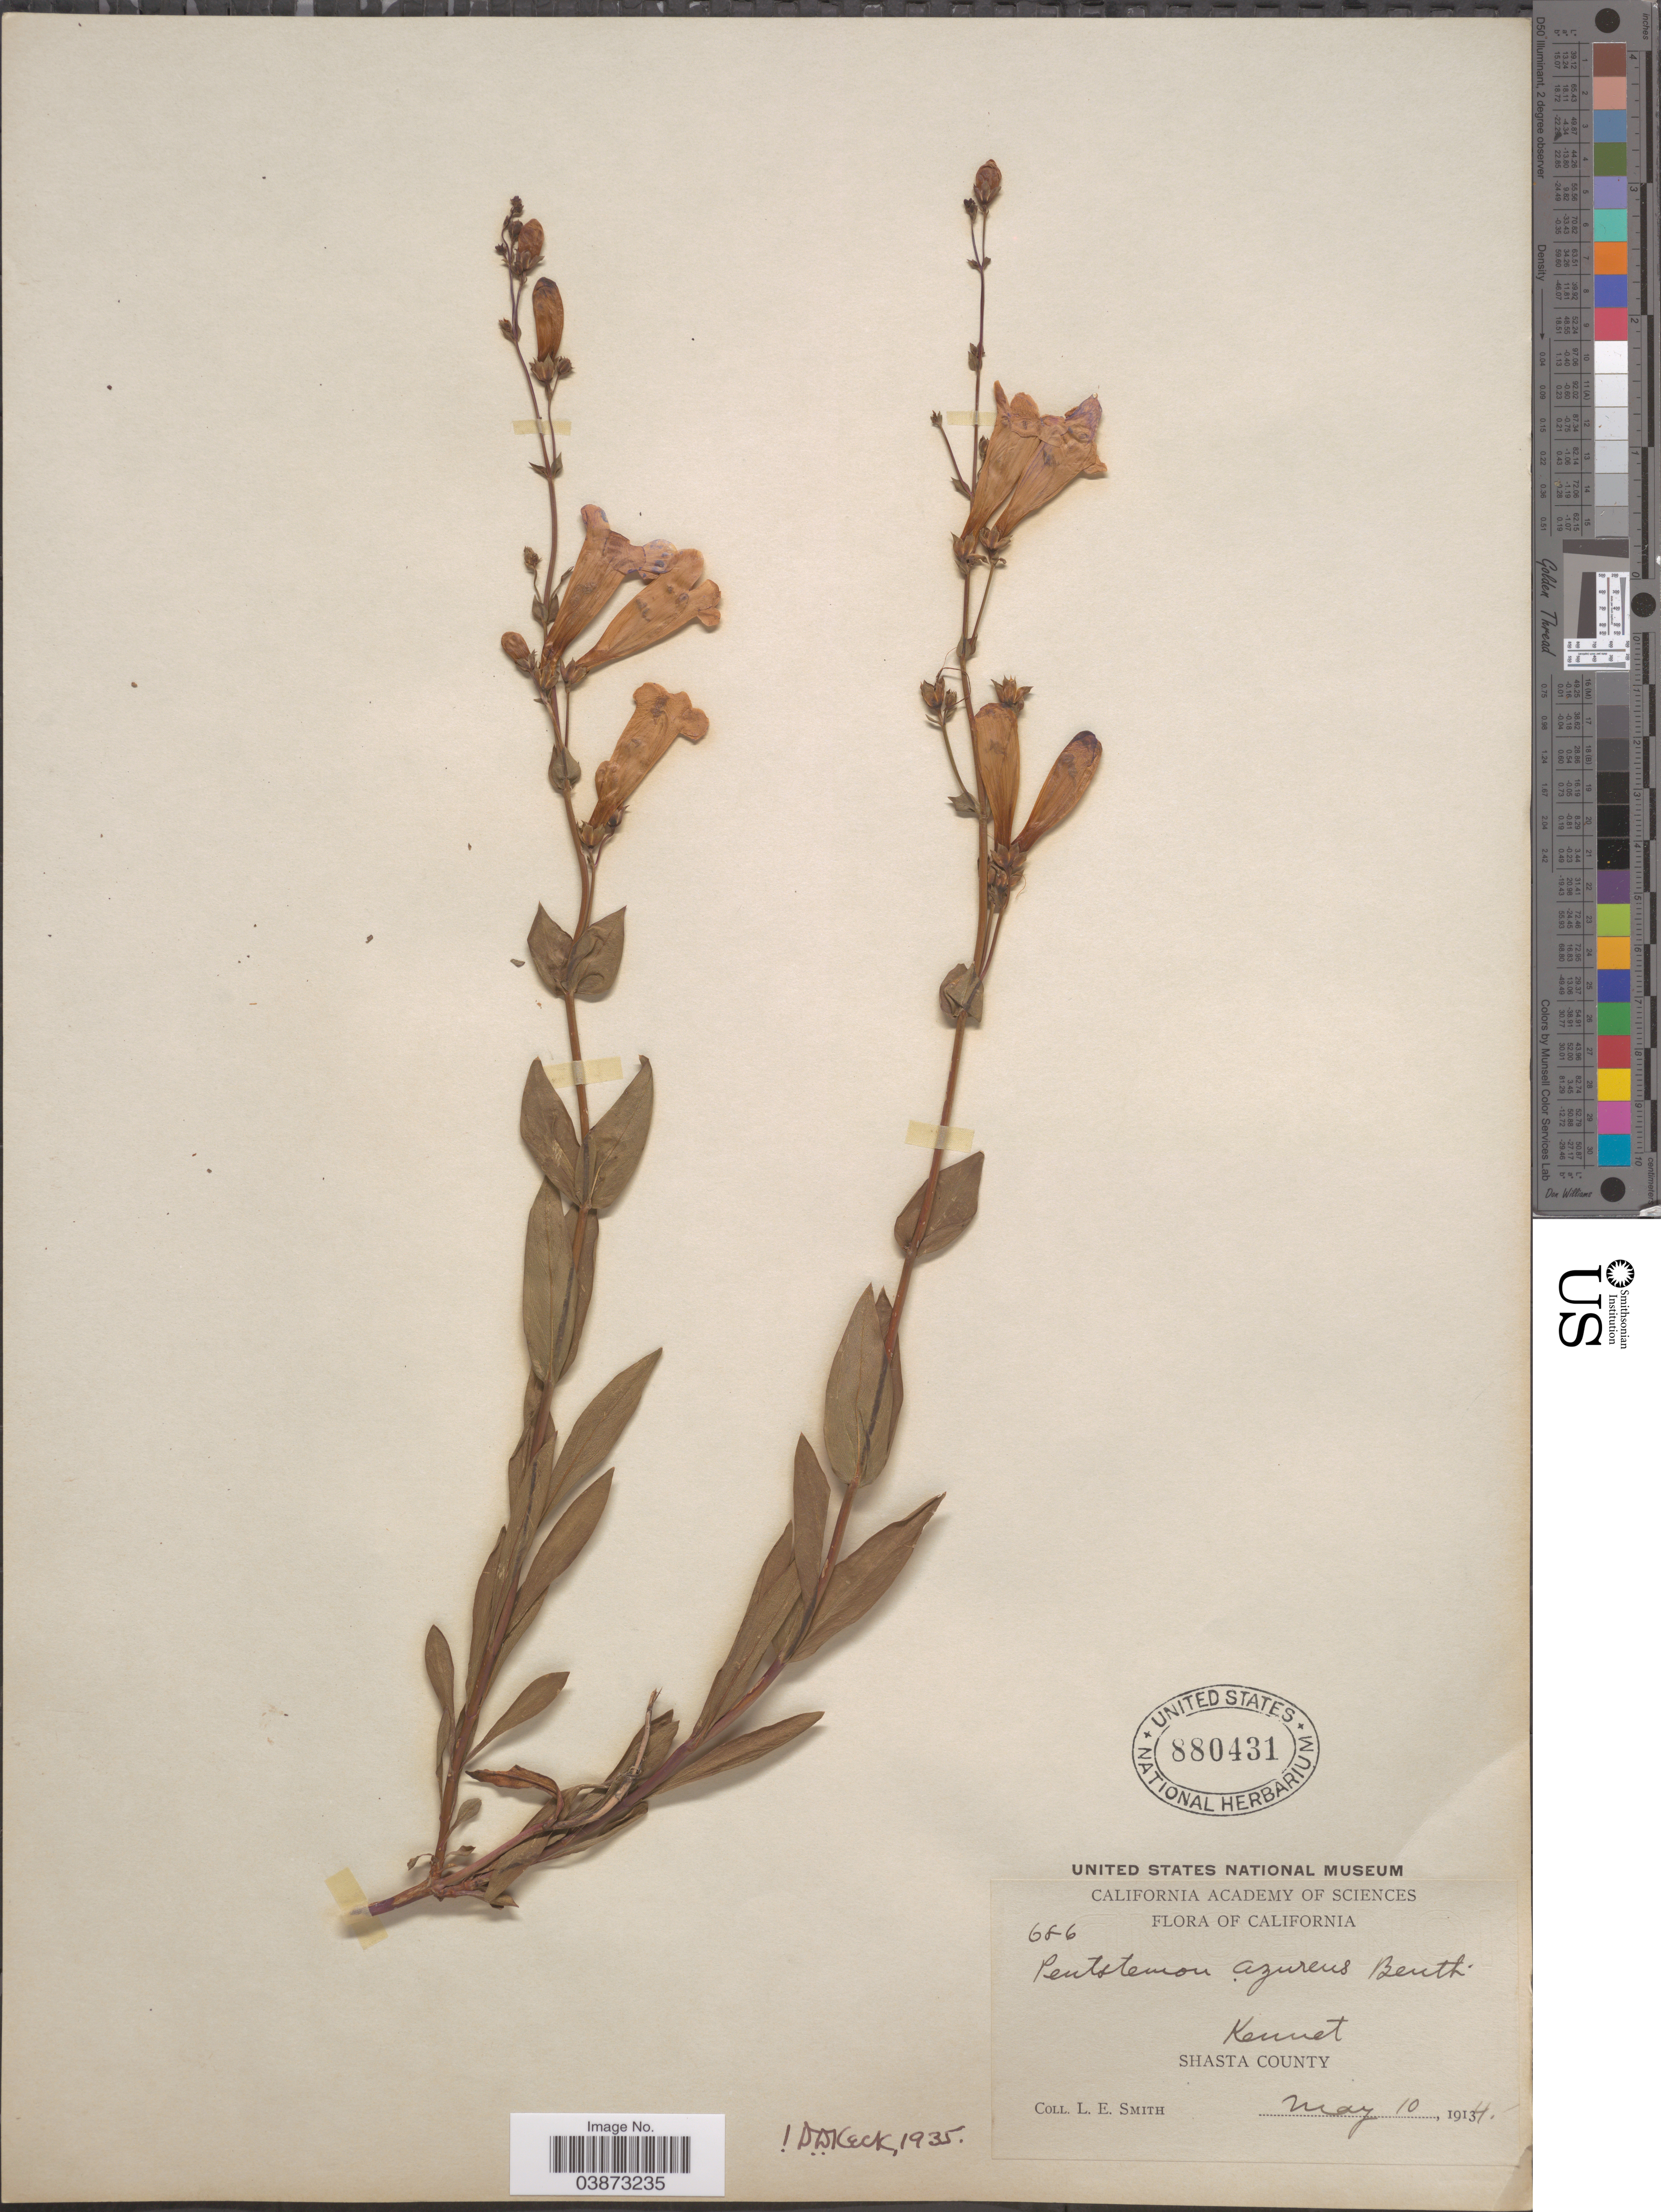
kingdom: Plantae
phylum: Tracheophyta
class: Magnoliopsida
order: Lamiales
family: Plantaginaceae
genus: Penstemon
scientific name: Penstemon azureus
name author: Benth.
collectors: L. E. Smith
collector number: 686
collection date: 1914-05-10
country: United States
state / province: California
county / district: Shasta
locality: Kennet. Shasta County.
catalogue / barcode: US 880431